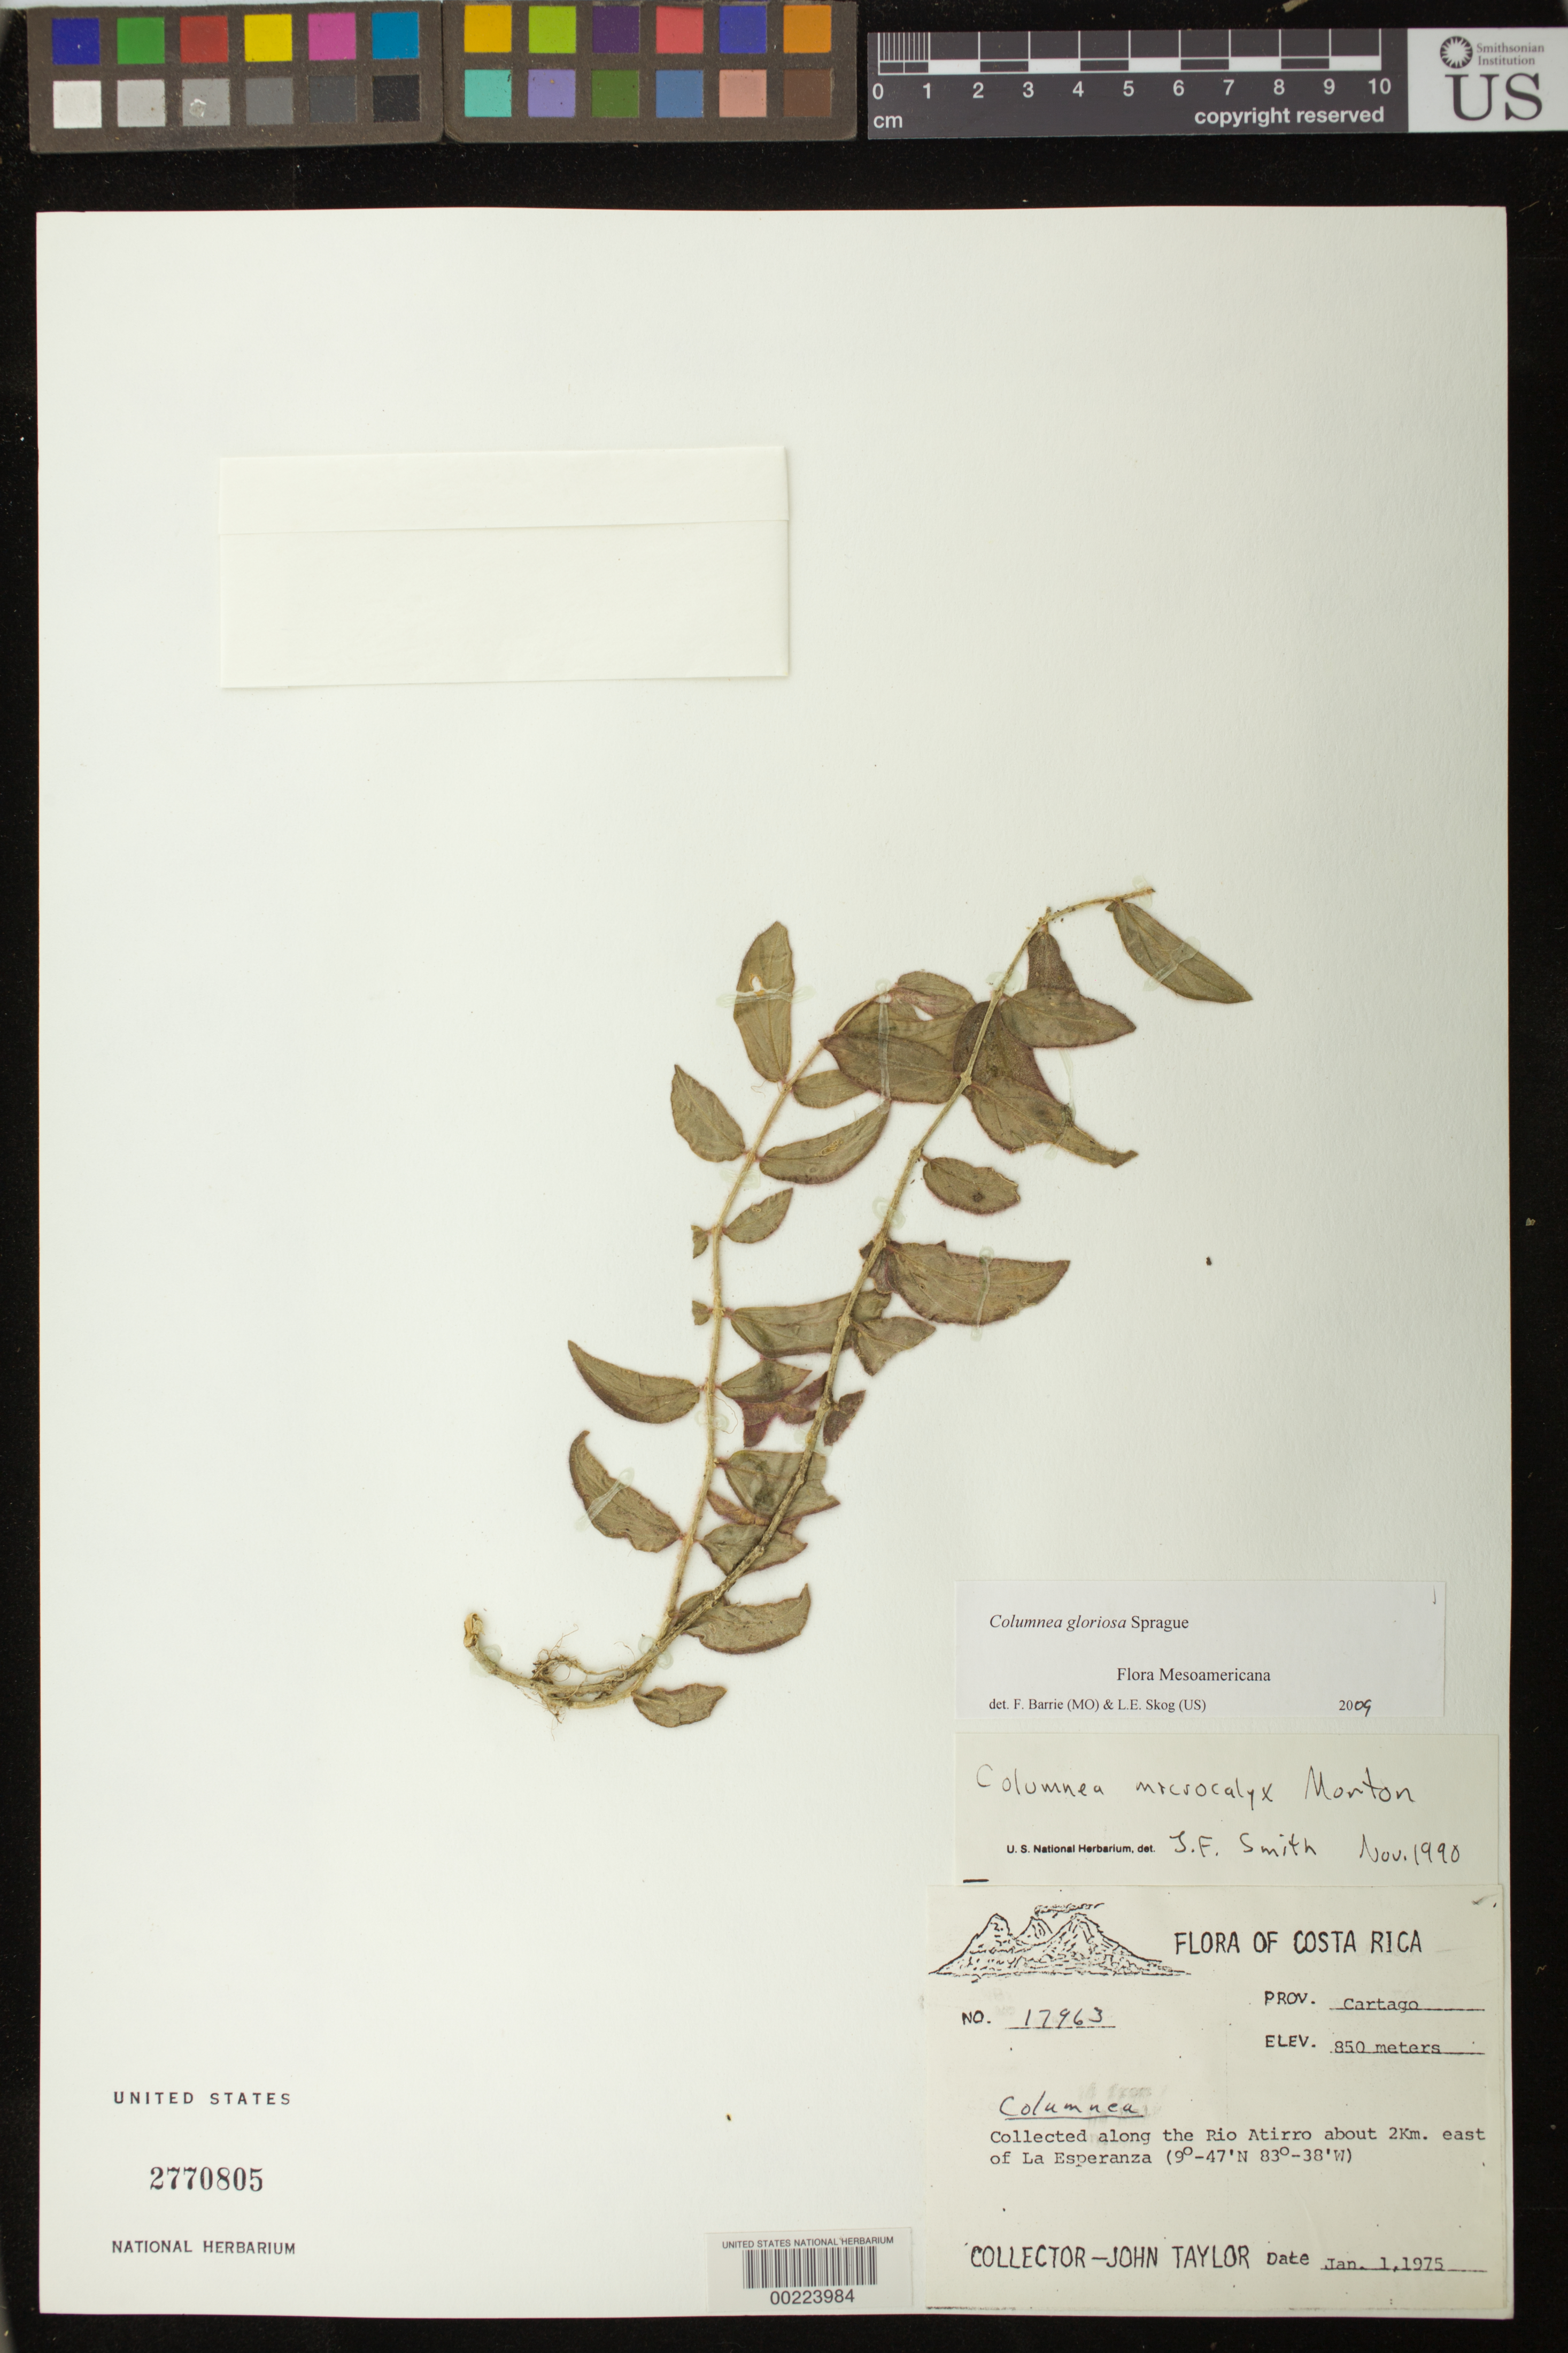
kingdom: Plantae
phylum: Tracheophyta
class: Magnoliopsida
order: Lamiales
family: Gesneriaceae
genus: Columnea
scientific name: Columnea gloriosa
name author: Sprague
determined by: Barrie, F. R.; Skog, Laurence E.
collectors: J. Taylor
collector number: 17963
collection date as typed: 01 Jan 1975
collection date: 1975-01-01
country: Costa Rica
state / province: Cartago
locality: Collected along the Rio Atirro about 2 km E of La Esperanza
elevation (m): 850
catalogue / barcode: US 2770805